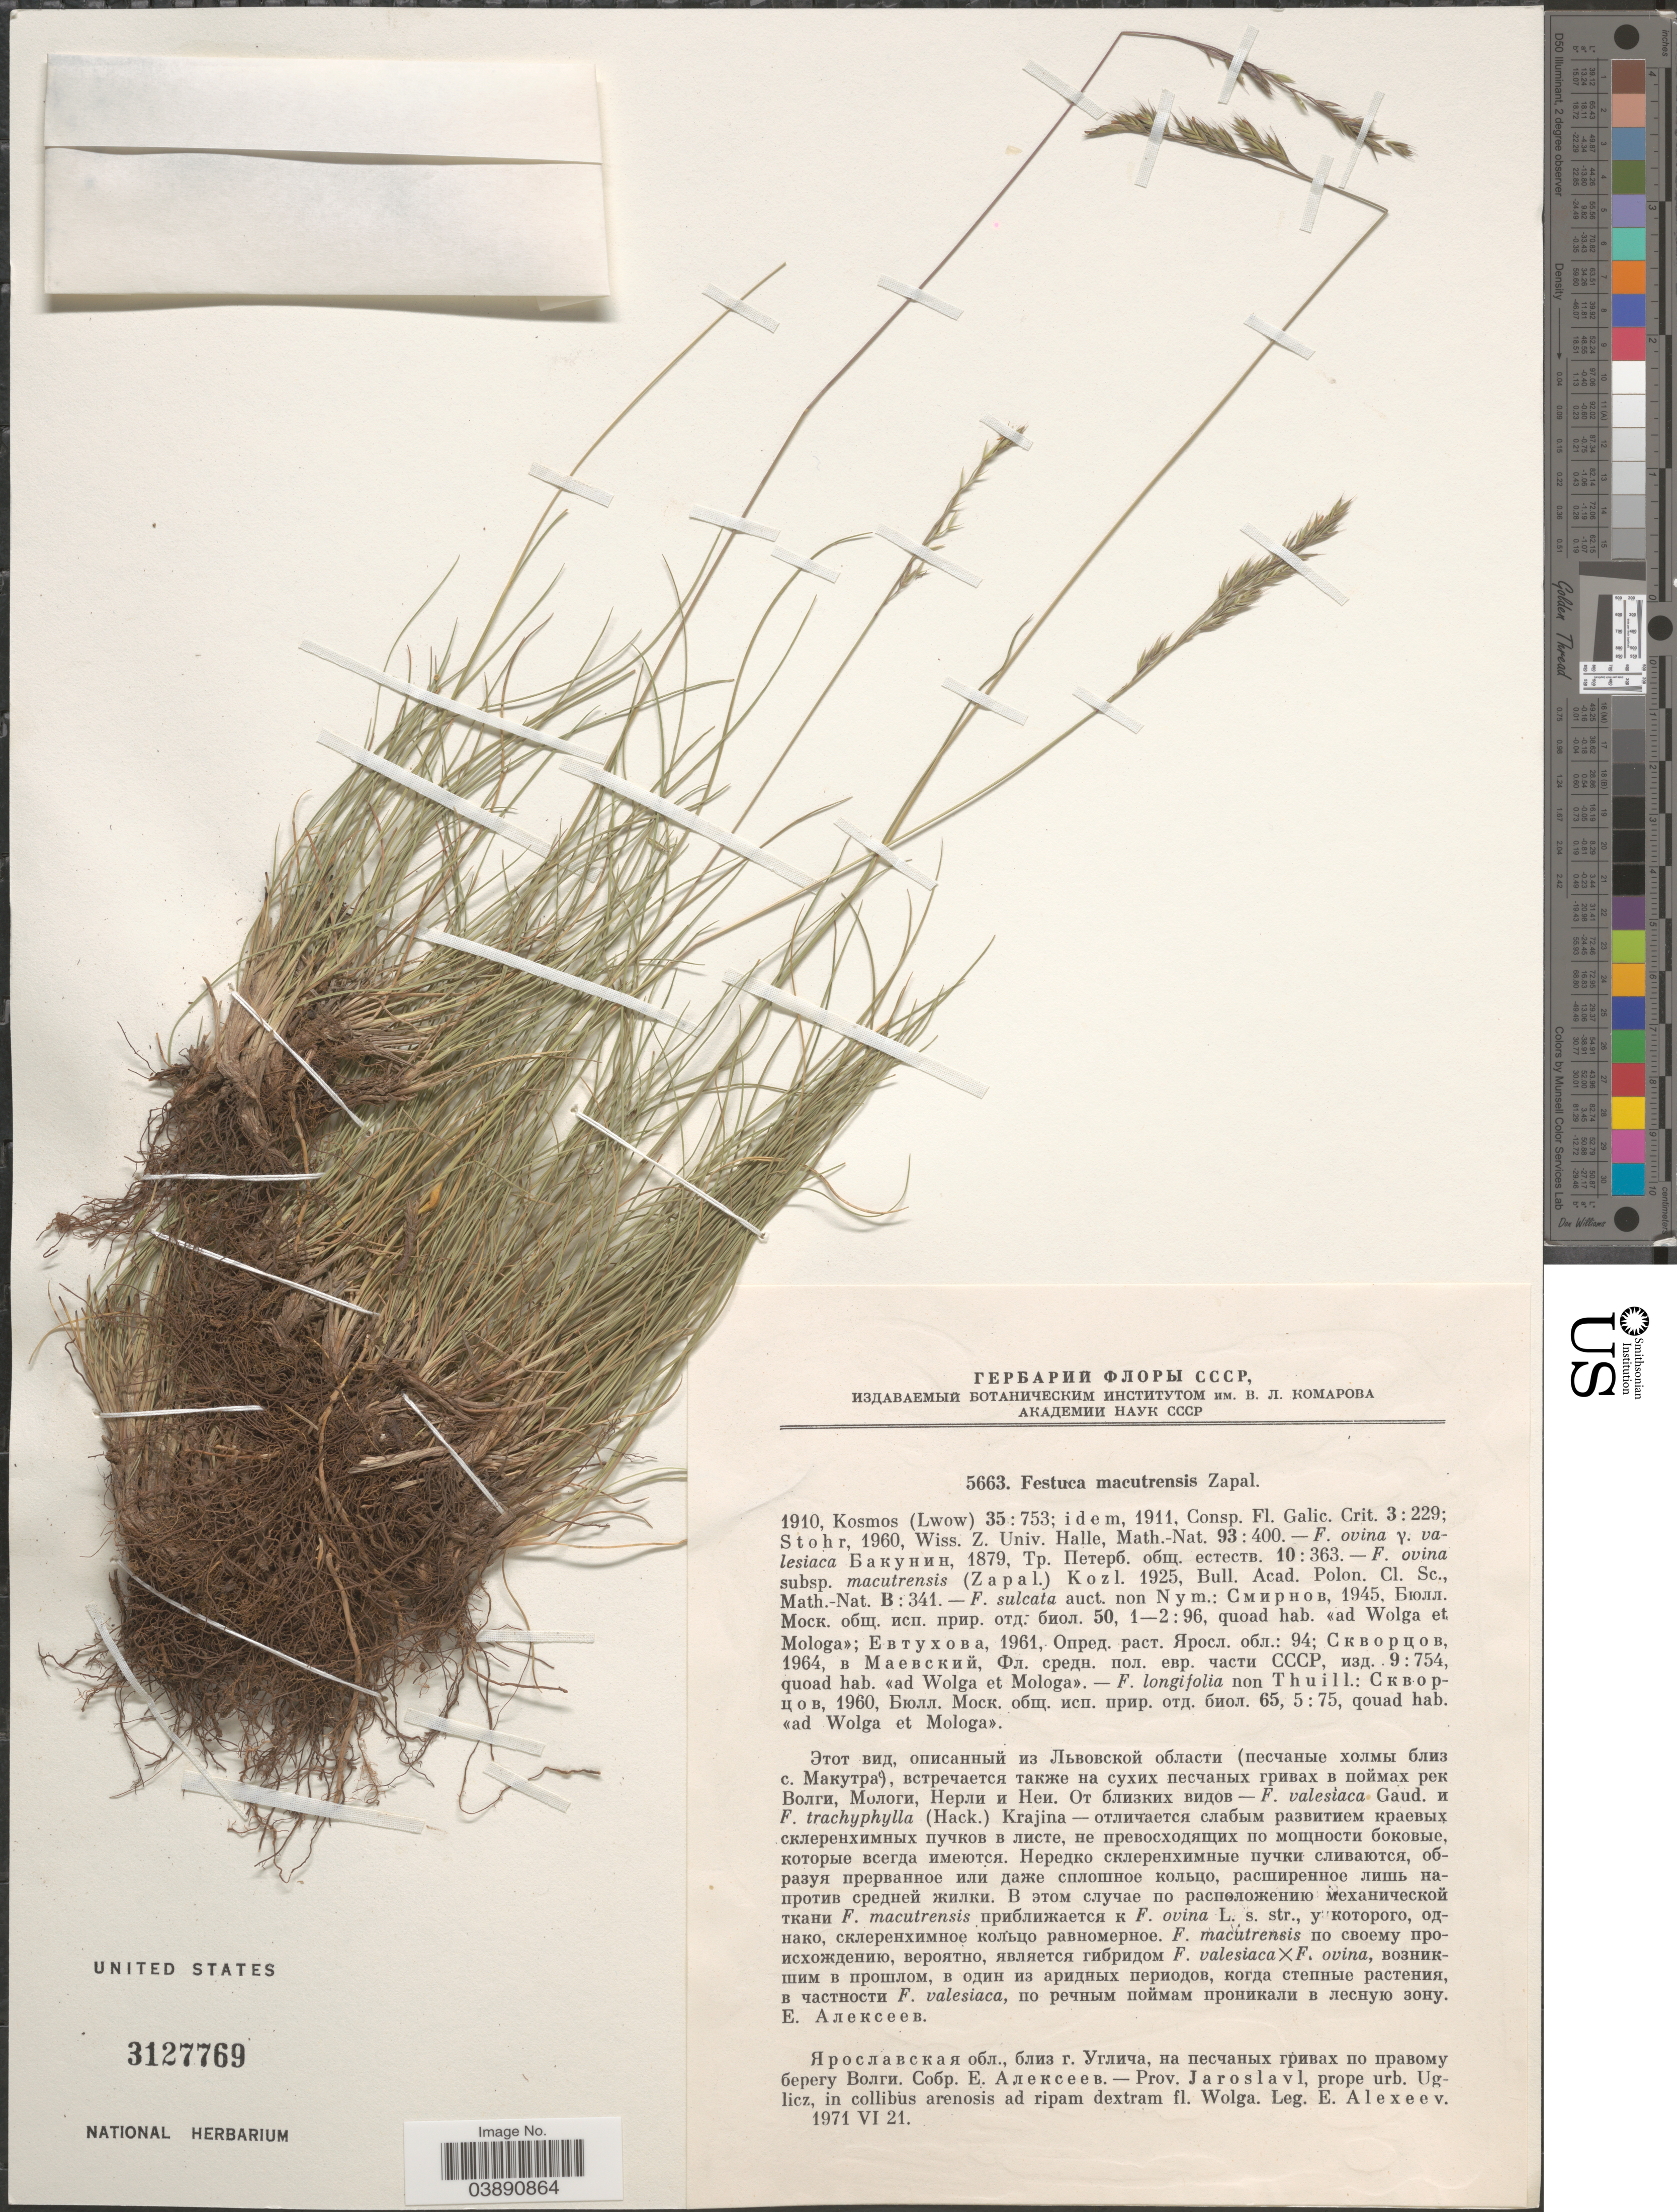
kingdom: Plantae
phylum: Tracheophyta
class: Liliopsida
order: Poales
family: Poaceae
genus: Festuca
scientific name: Festuca makutrensis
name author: Zapal.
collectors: E. B. Alexeev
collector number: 5663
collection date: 1971-06-21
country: Russian Federation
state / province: Yaroslavl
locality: Prov. Jaroslavl, prope urb. Uglicz, in collibus arenosis ad ripam dextram fl. Wolga.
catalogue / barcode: US 3127769